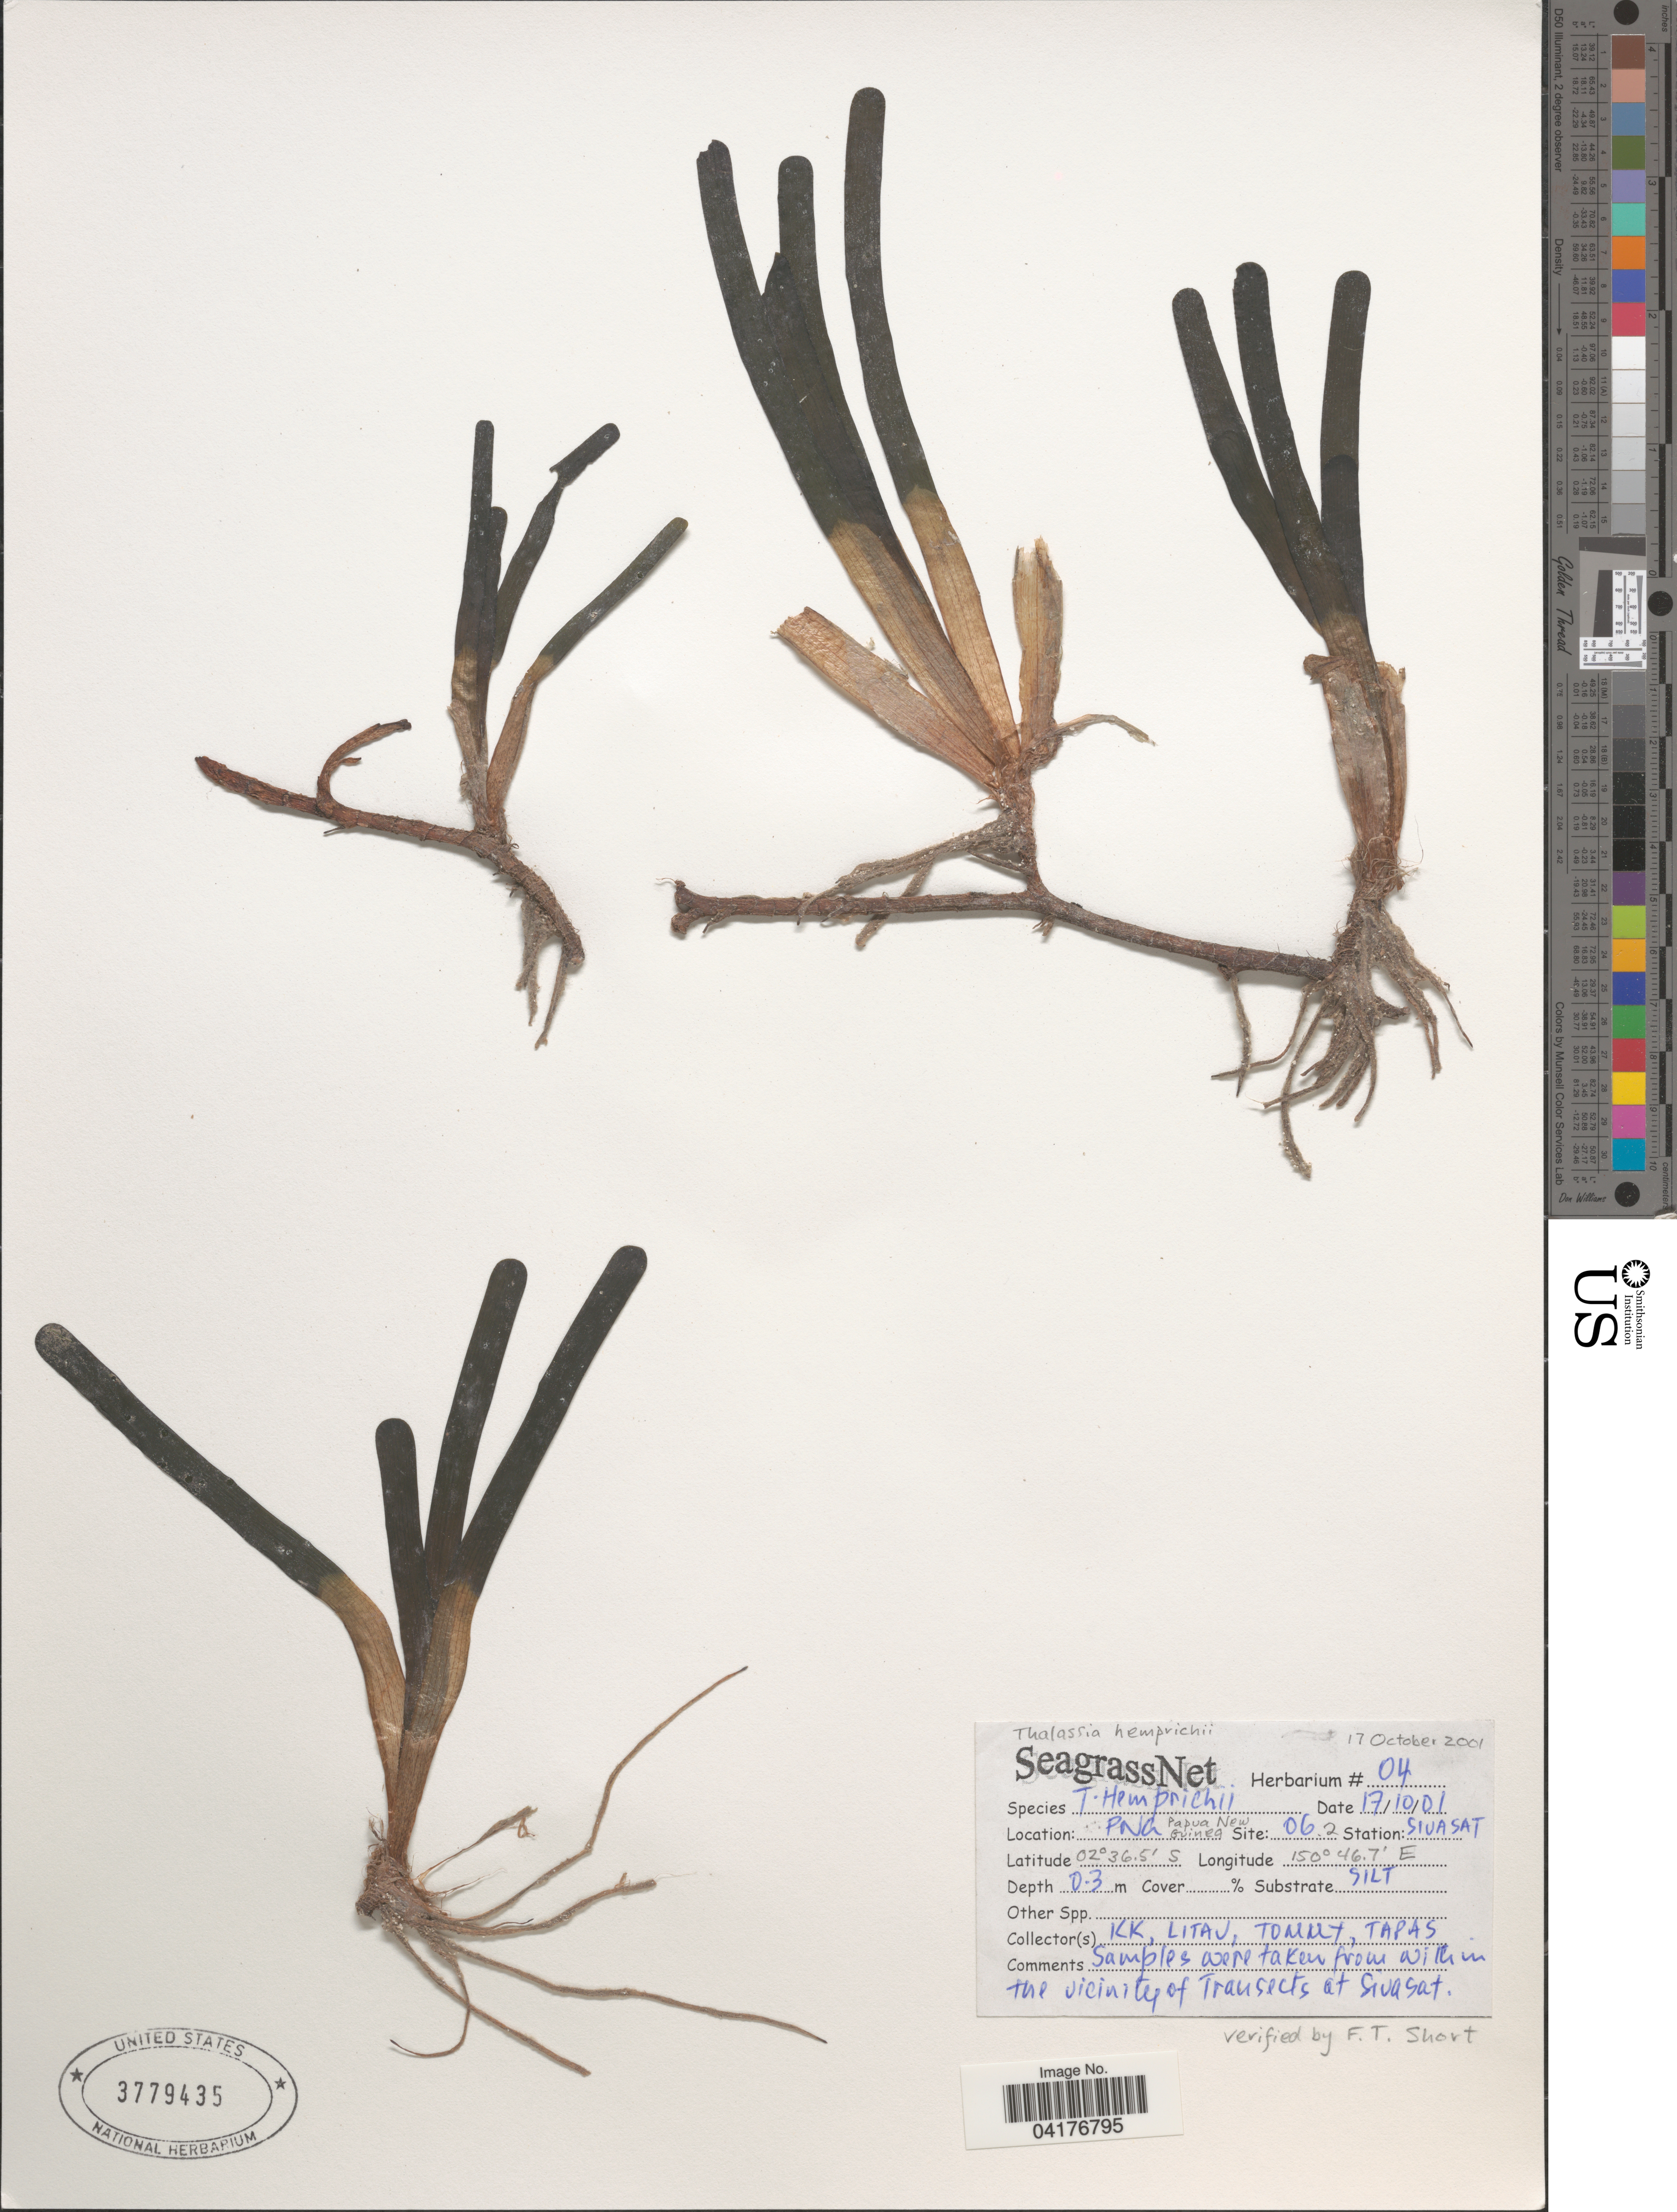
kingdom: Plantae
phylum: Tracheophyta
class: Liliopsida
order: Alismatales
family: Hydrocharitaceae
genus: Enhalus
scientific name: Enhalus acoroides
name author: (L. f.) Royle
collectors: K. K., Litau, Tommy & Tapas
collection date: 2001-10-17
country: Papua New Guinea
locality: Site: 06.2. Station: Sivasat. Within the vicinity of Transects at Sivasat.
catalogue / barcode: US 3779435